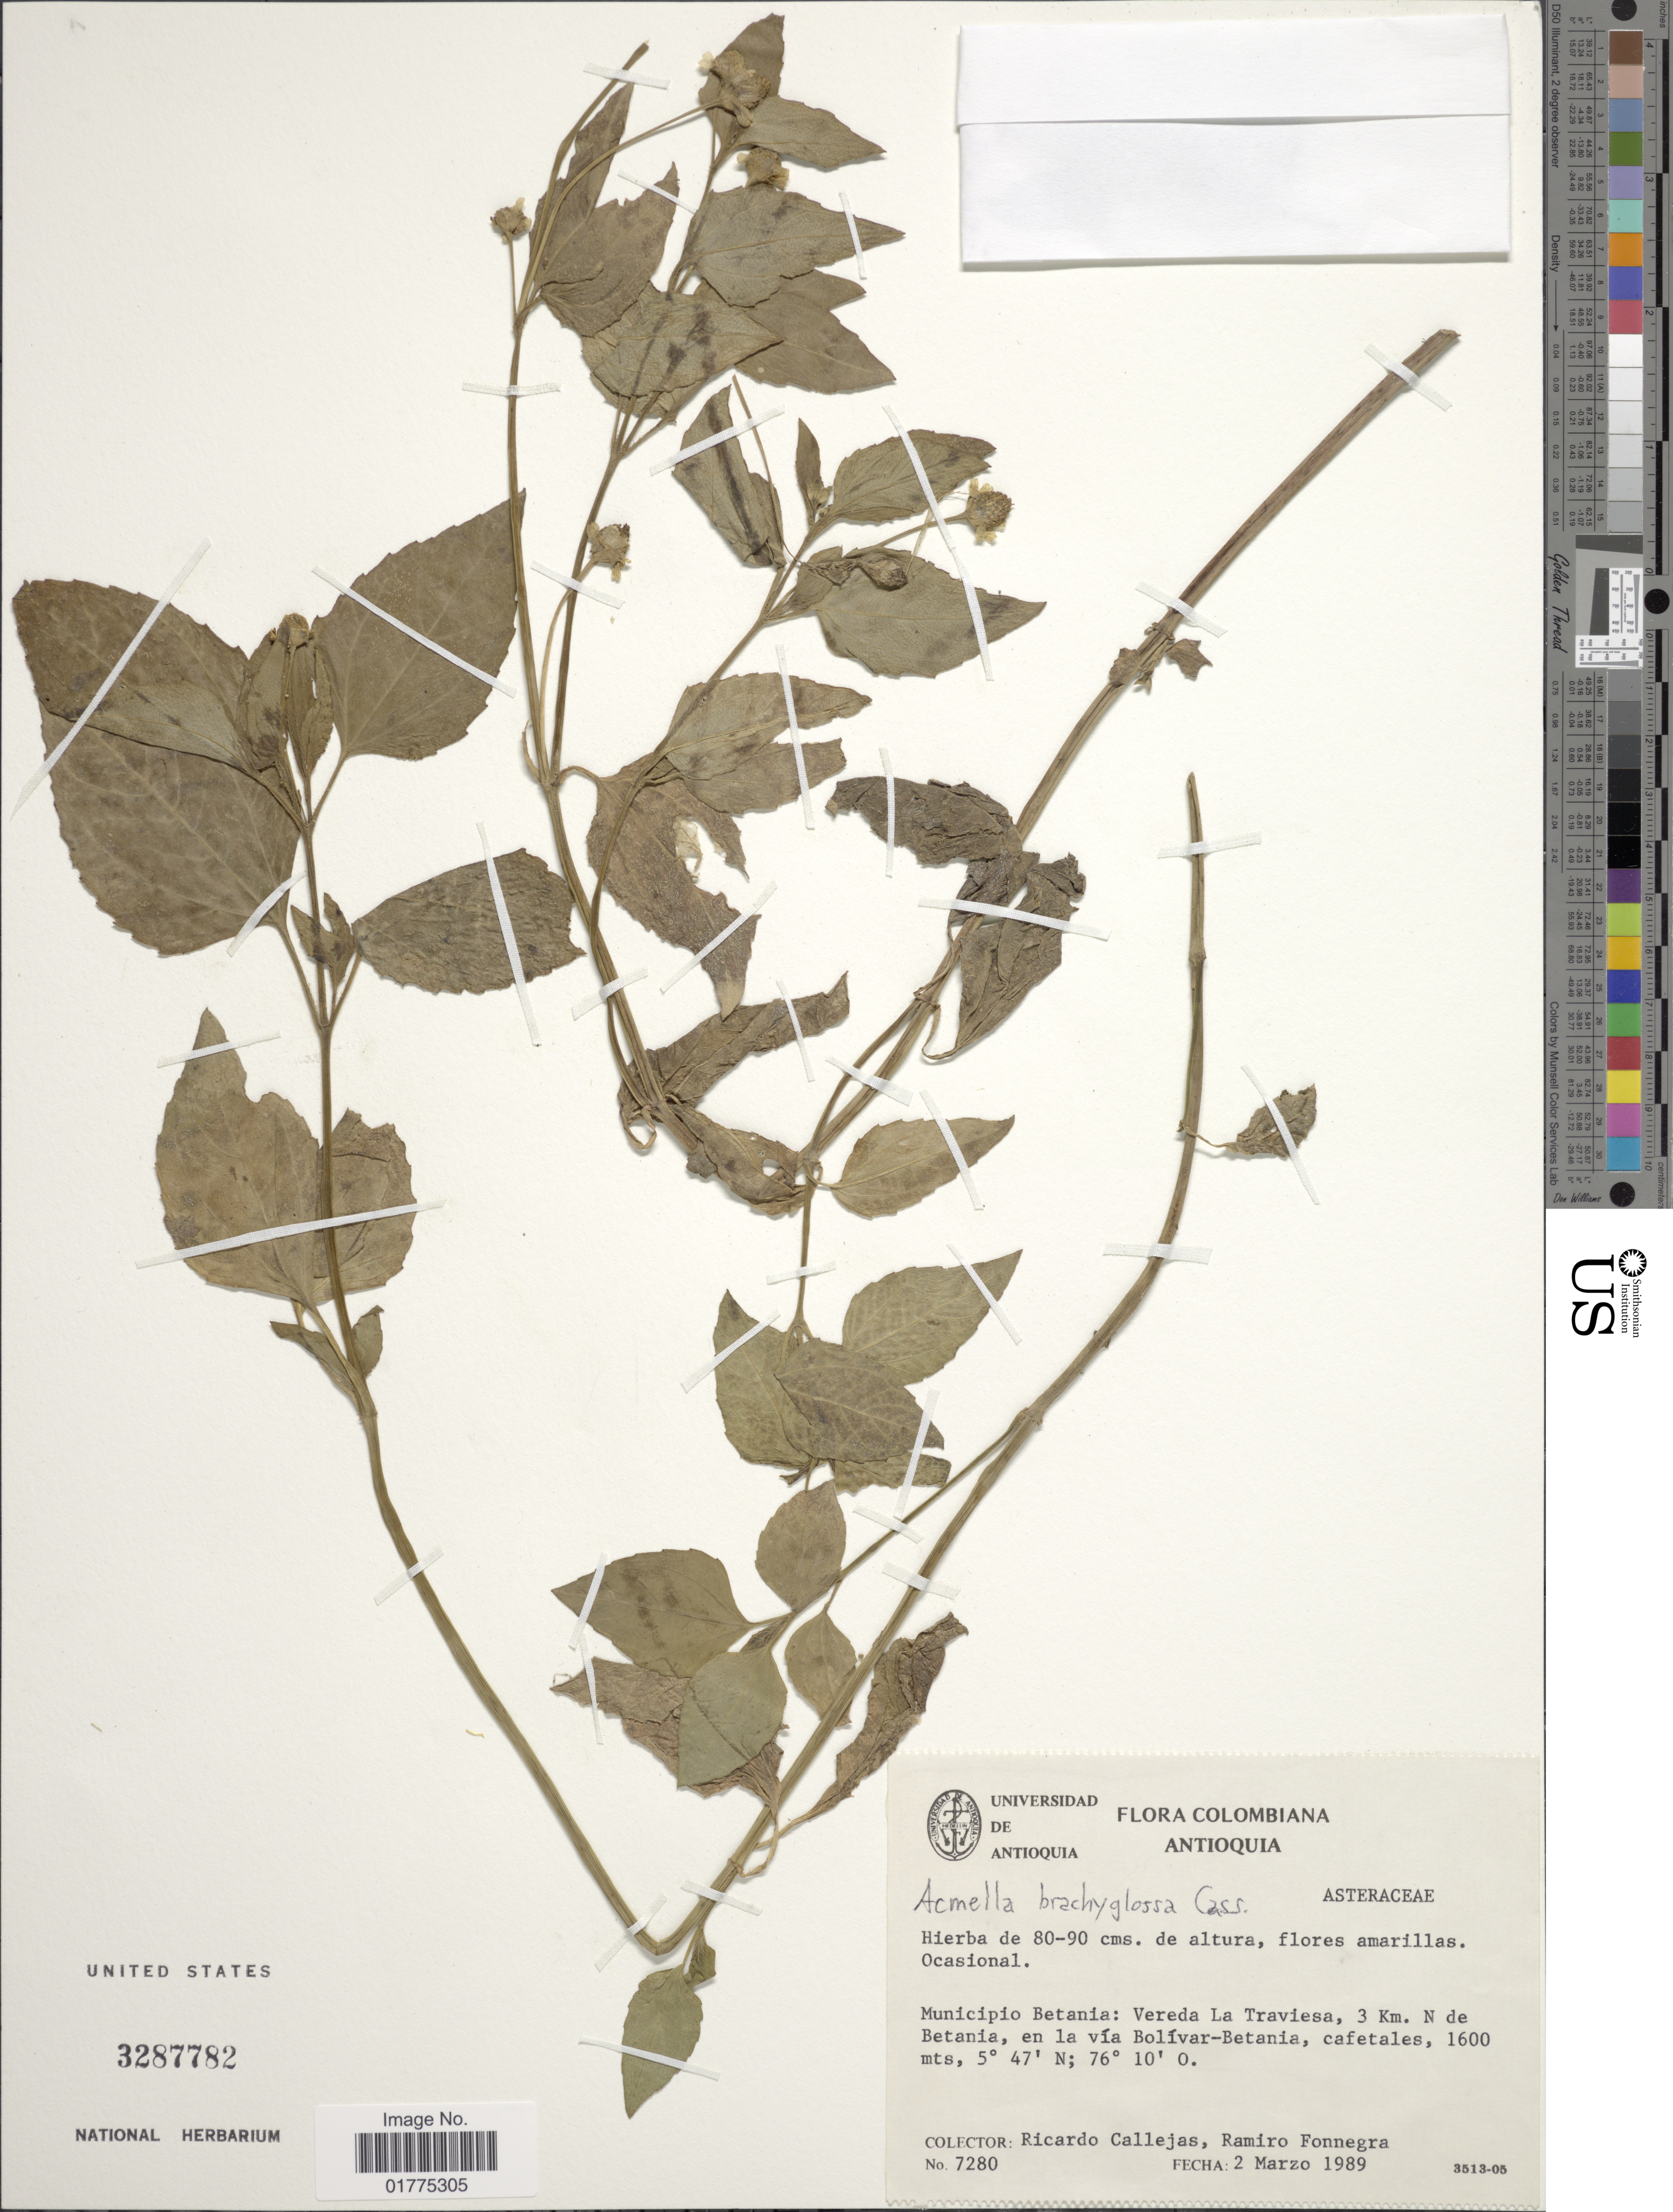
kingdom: Plantae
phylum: Tracheophyta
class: Magnoliopsida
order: Asterales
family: Asteraceae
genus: Acmella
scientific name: Acmella brachyglossa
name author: Cass.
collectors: R. Callejas & R. Fonnegra G.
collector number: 7280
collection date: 1989-03-02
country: Colombia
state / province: Antioquia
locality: Municipio Betania: Vereda La Traviesa, 3 Km. N de Betania, en la via Bolivar-Betanica, cafetales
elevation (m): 1600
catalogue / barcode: US 3287782